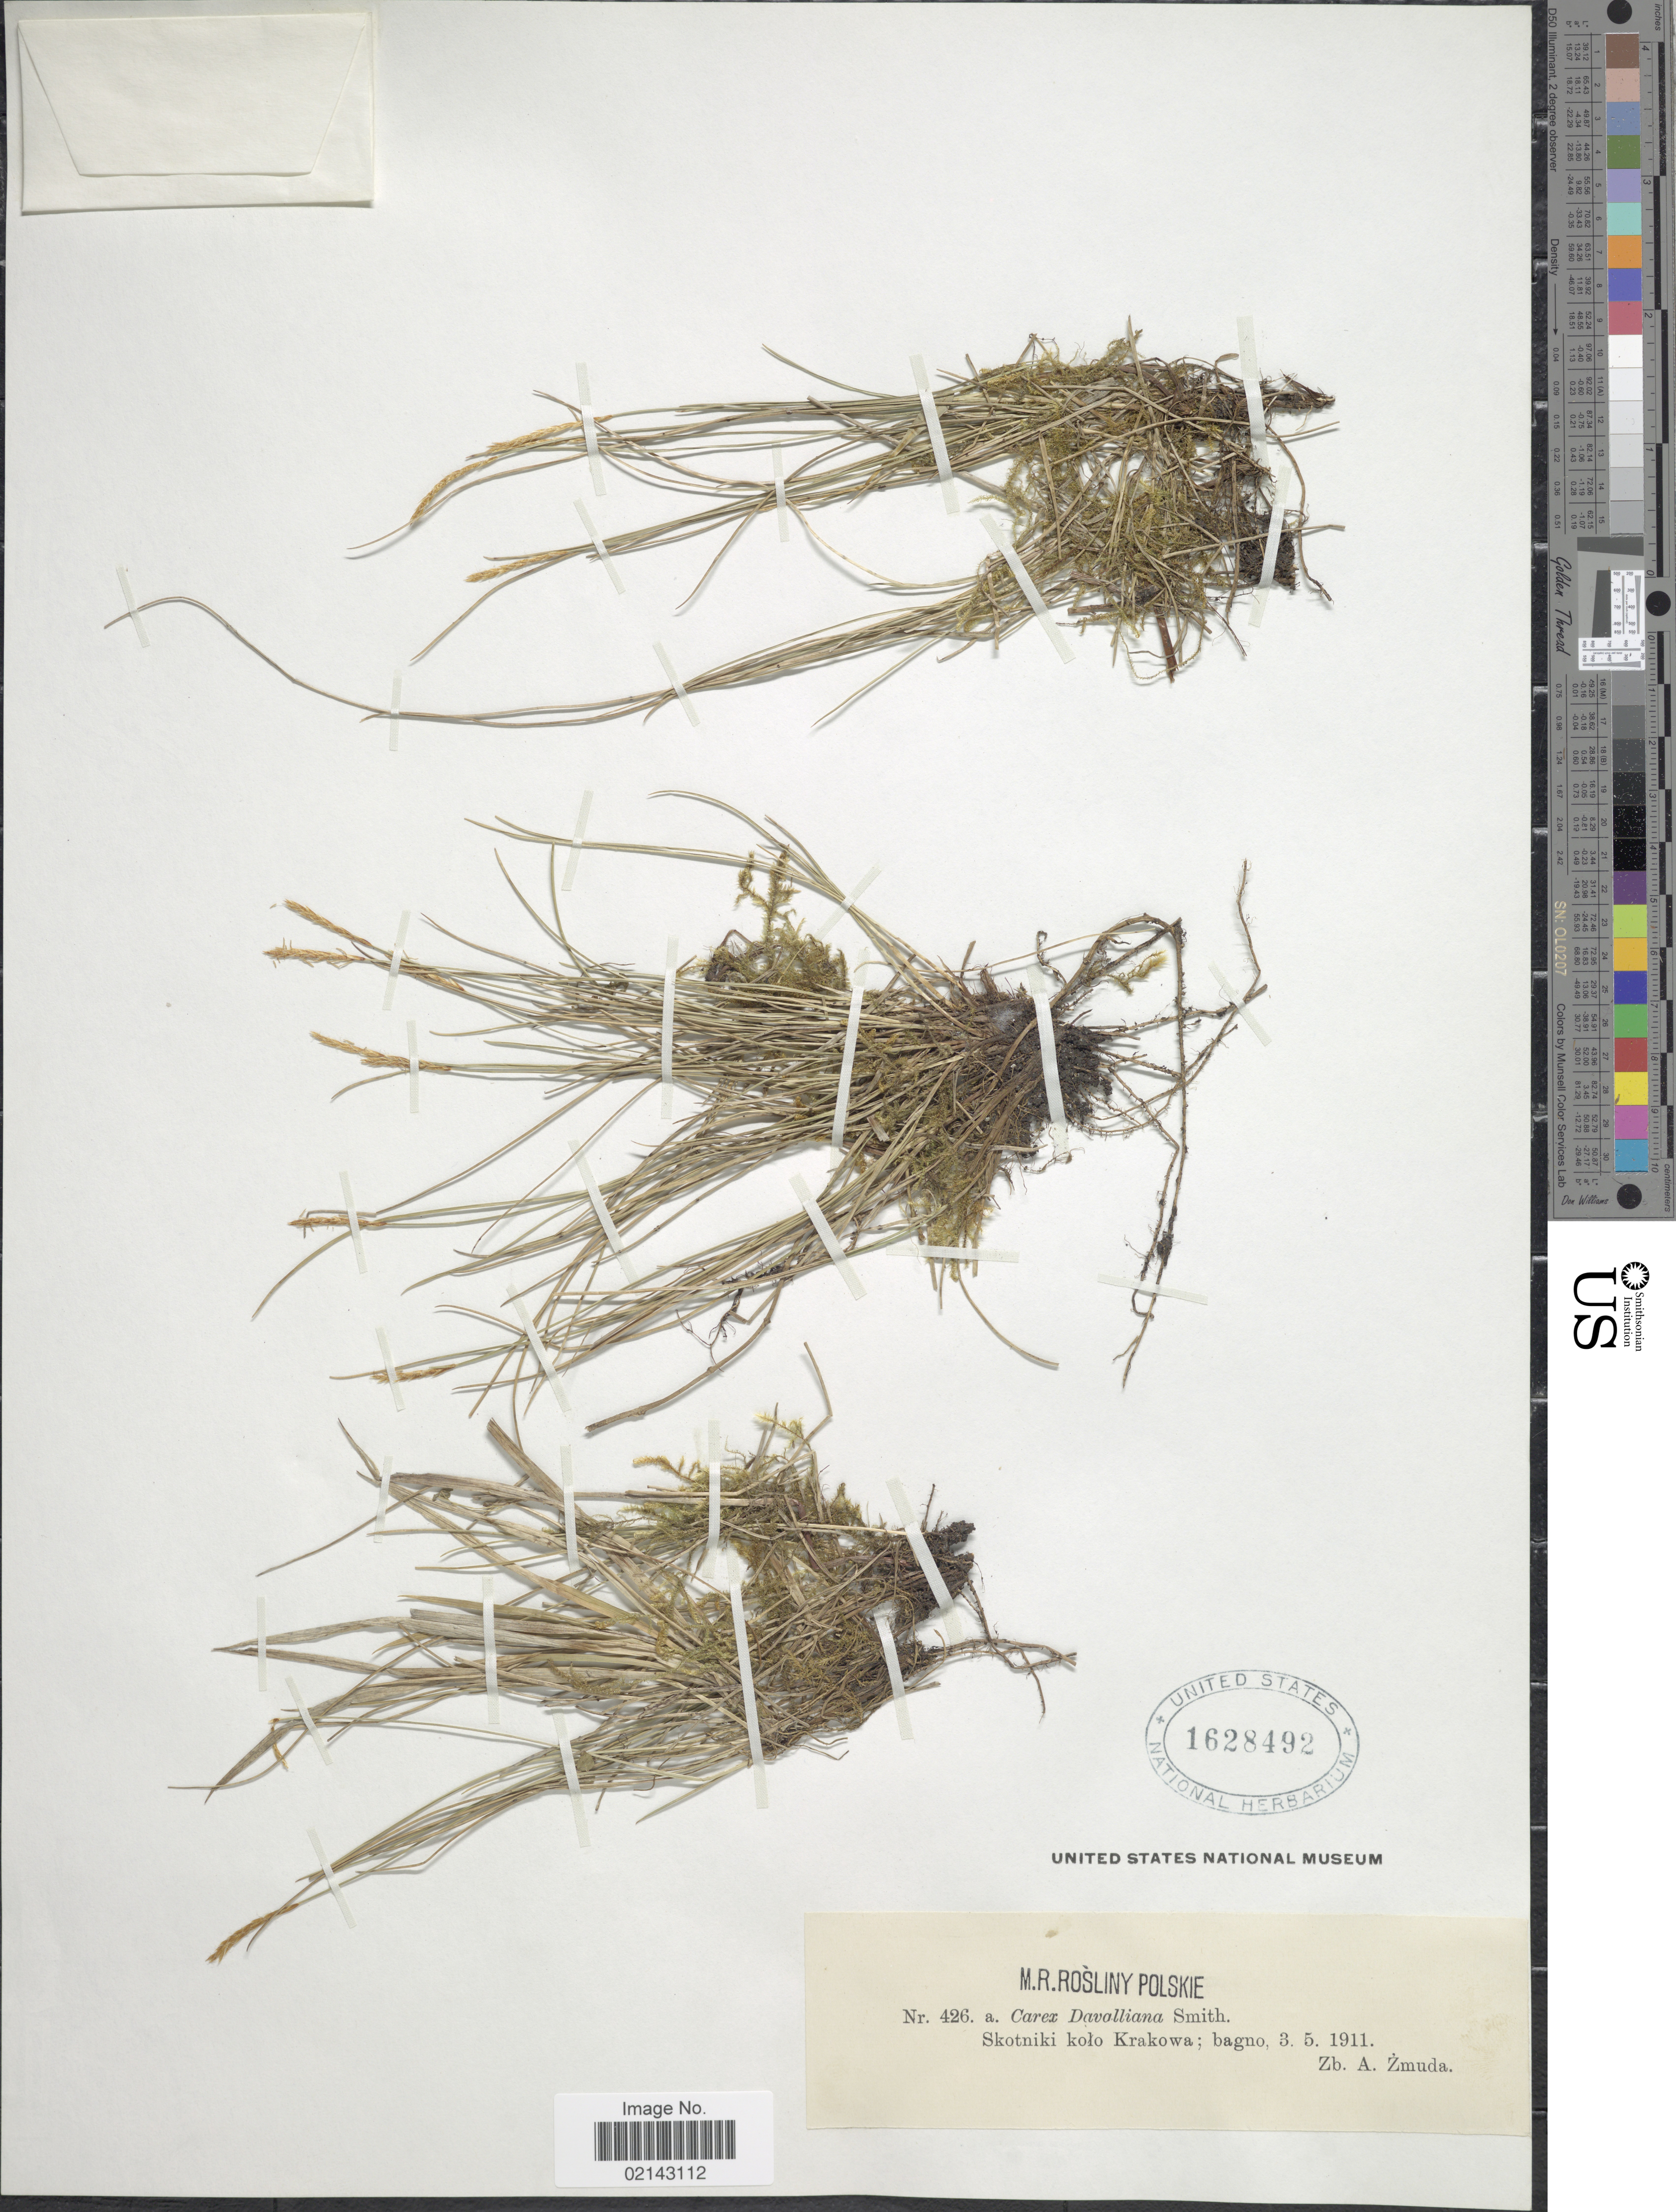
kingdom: Plantae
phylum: Tracheophyta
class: Liliopsida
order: Poales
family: Cyperaceae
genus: Carex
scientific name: Carex davalliana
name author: Sm.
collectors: A. Zmuda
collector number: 426a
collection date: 1911-05-03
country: Poland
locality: Skotniki kolo Krakowa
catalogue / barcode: US 1628492